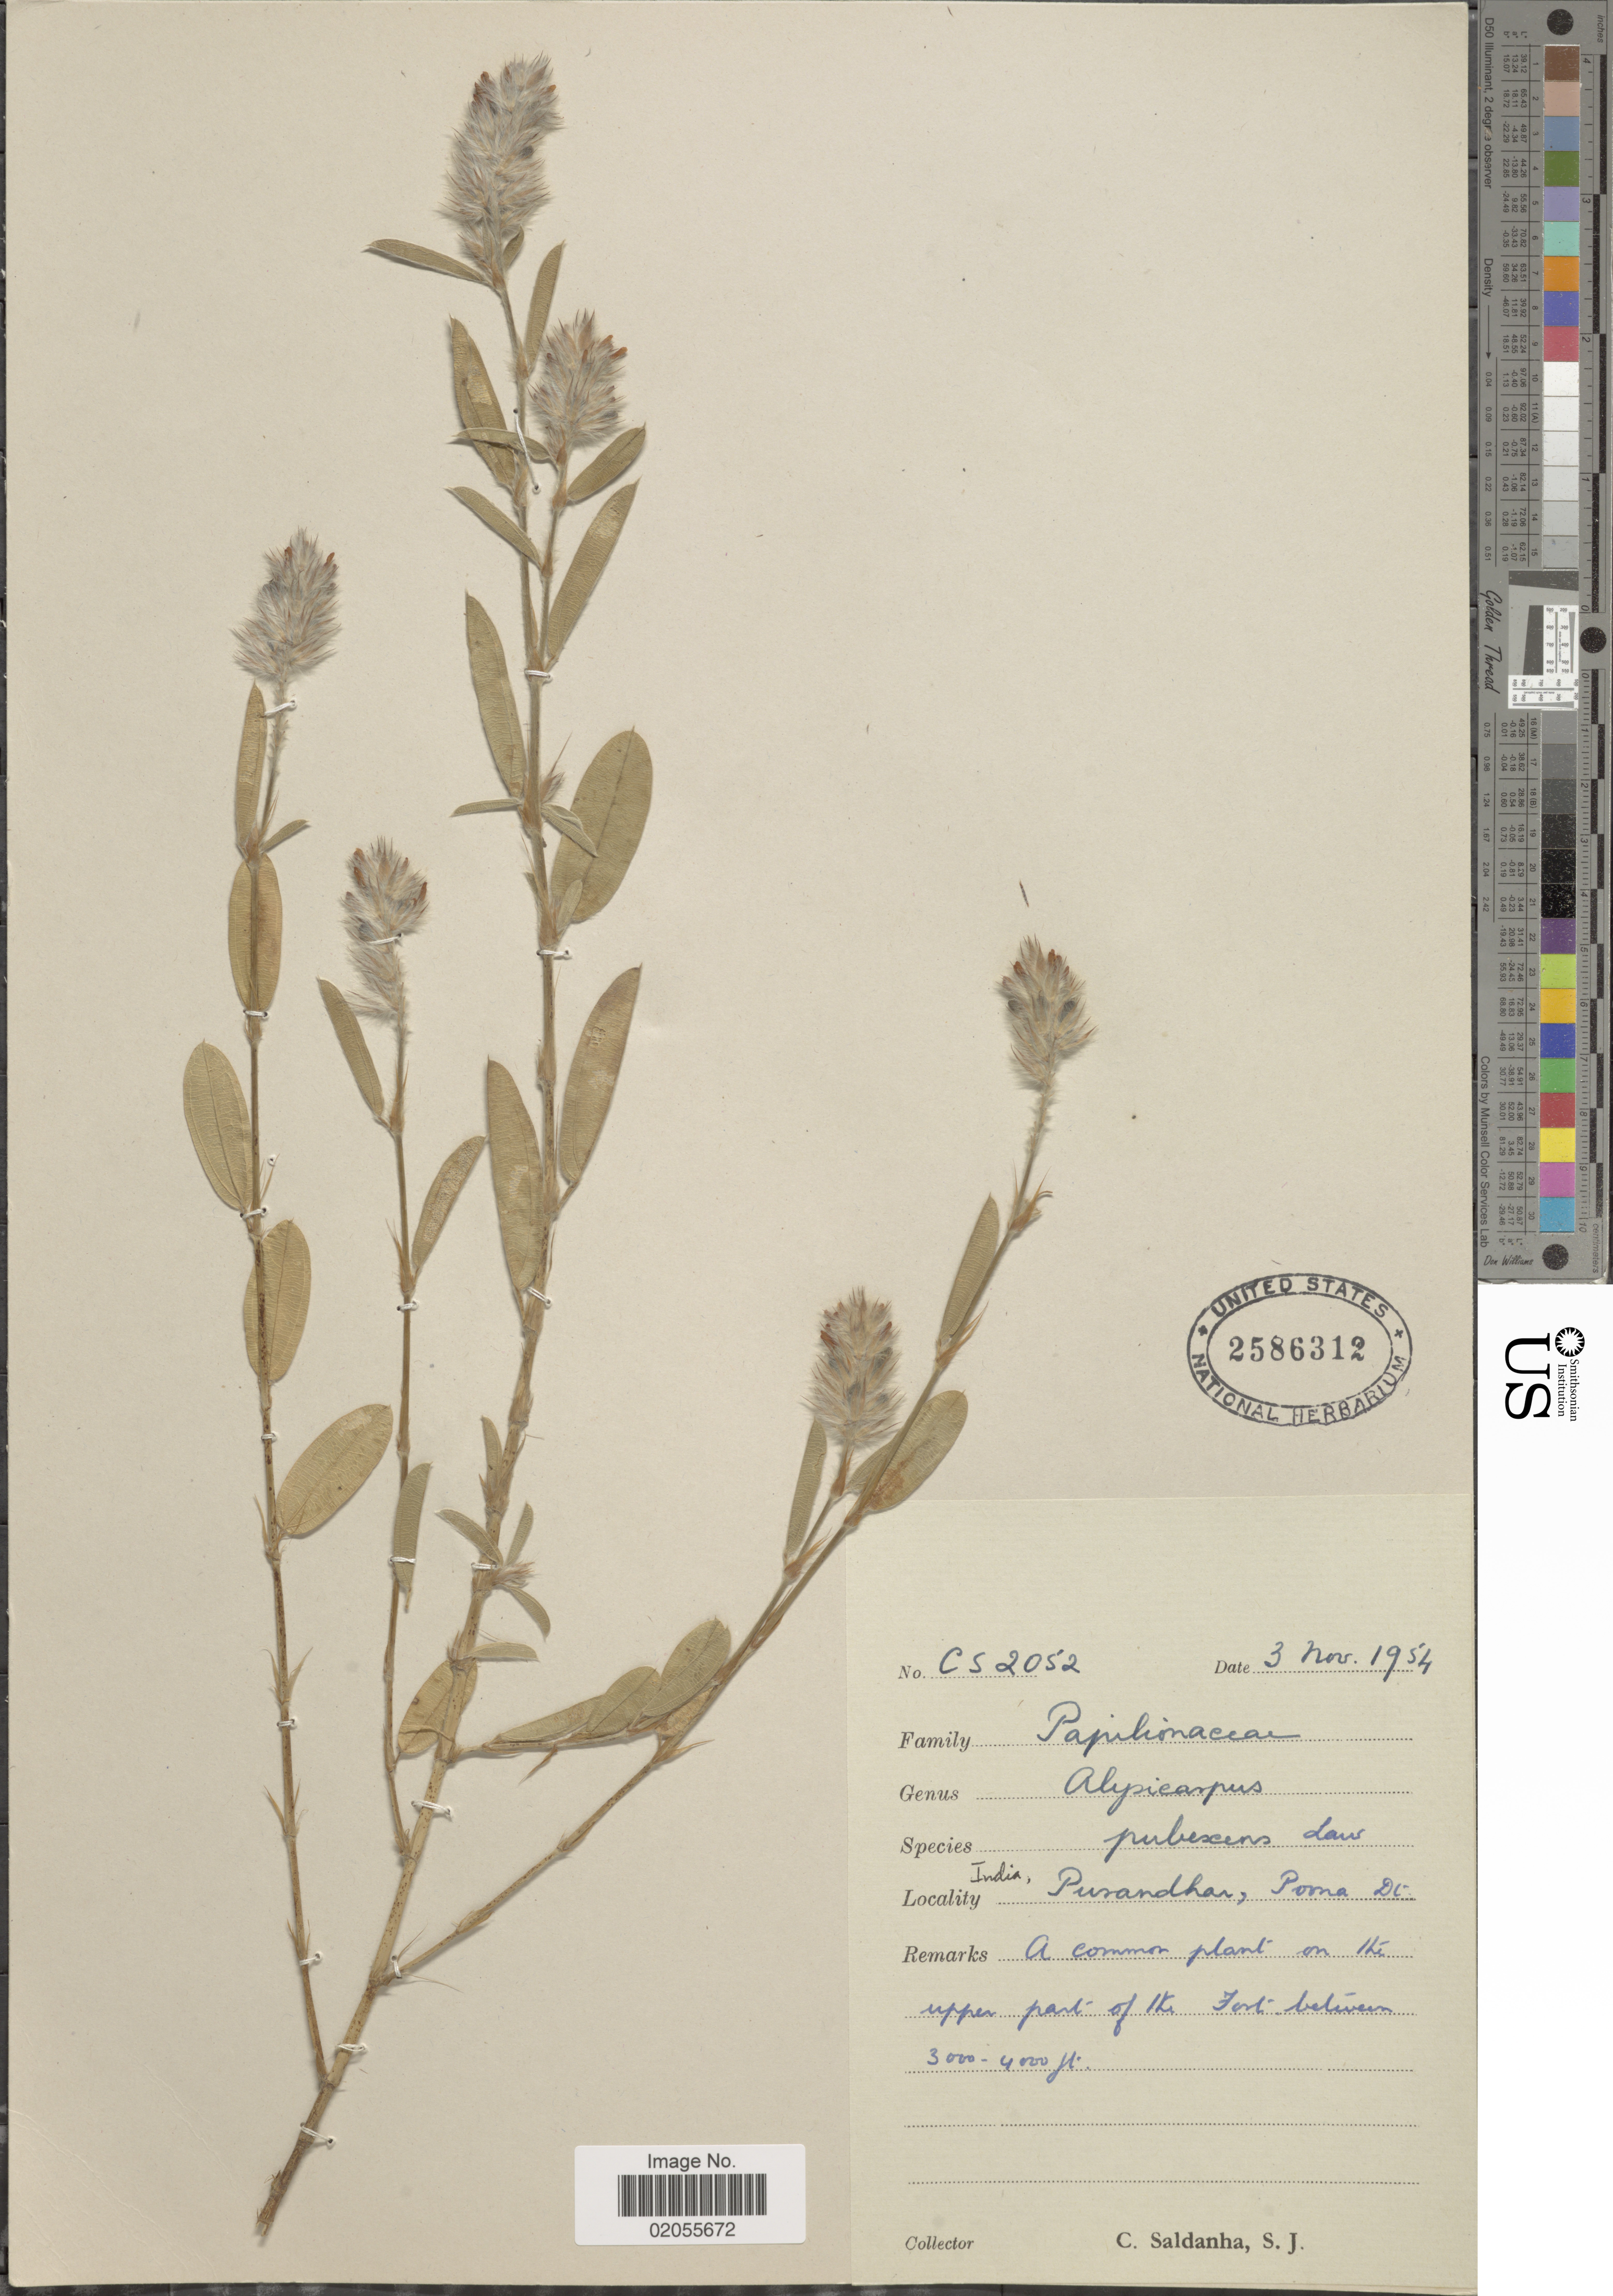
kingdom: Plantae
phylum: Tracheophyta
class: Magnoliopsida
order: Fabales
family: Fabaceae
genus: Alysicarpus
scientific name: Alysicarpus pubescens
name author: Y.W. Law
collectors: C. Saldanha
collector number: CS 2052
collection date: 1954-11-03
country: India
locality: Purandhar, poma Dt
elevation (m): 914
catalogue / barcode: US 2586312